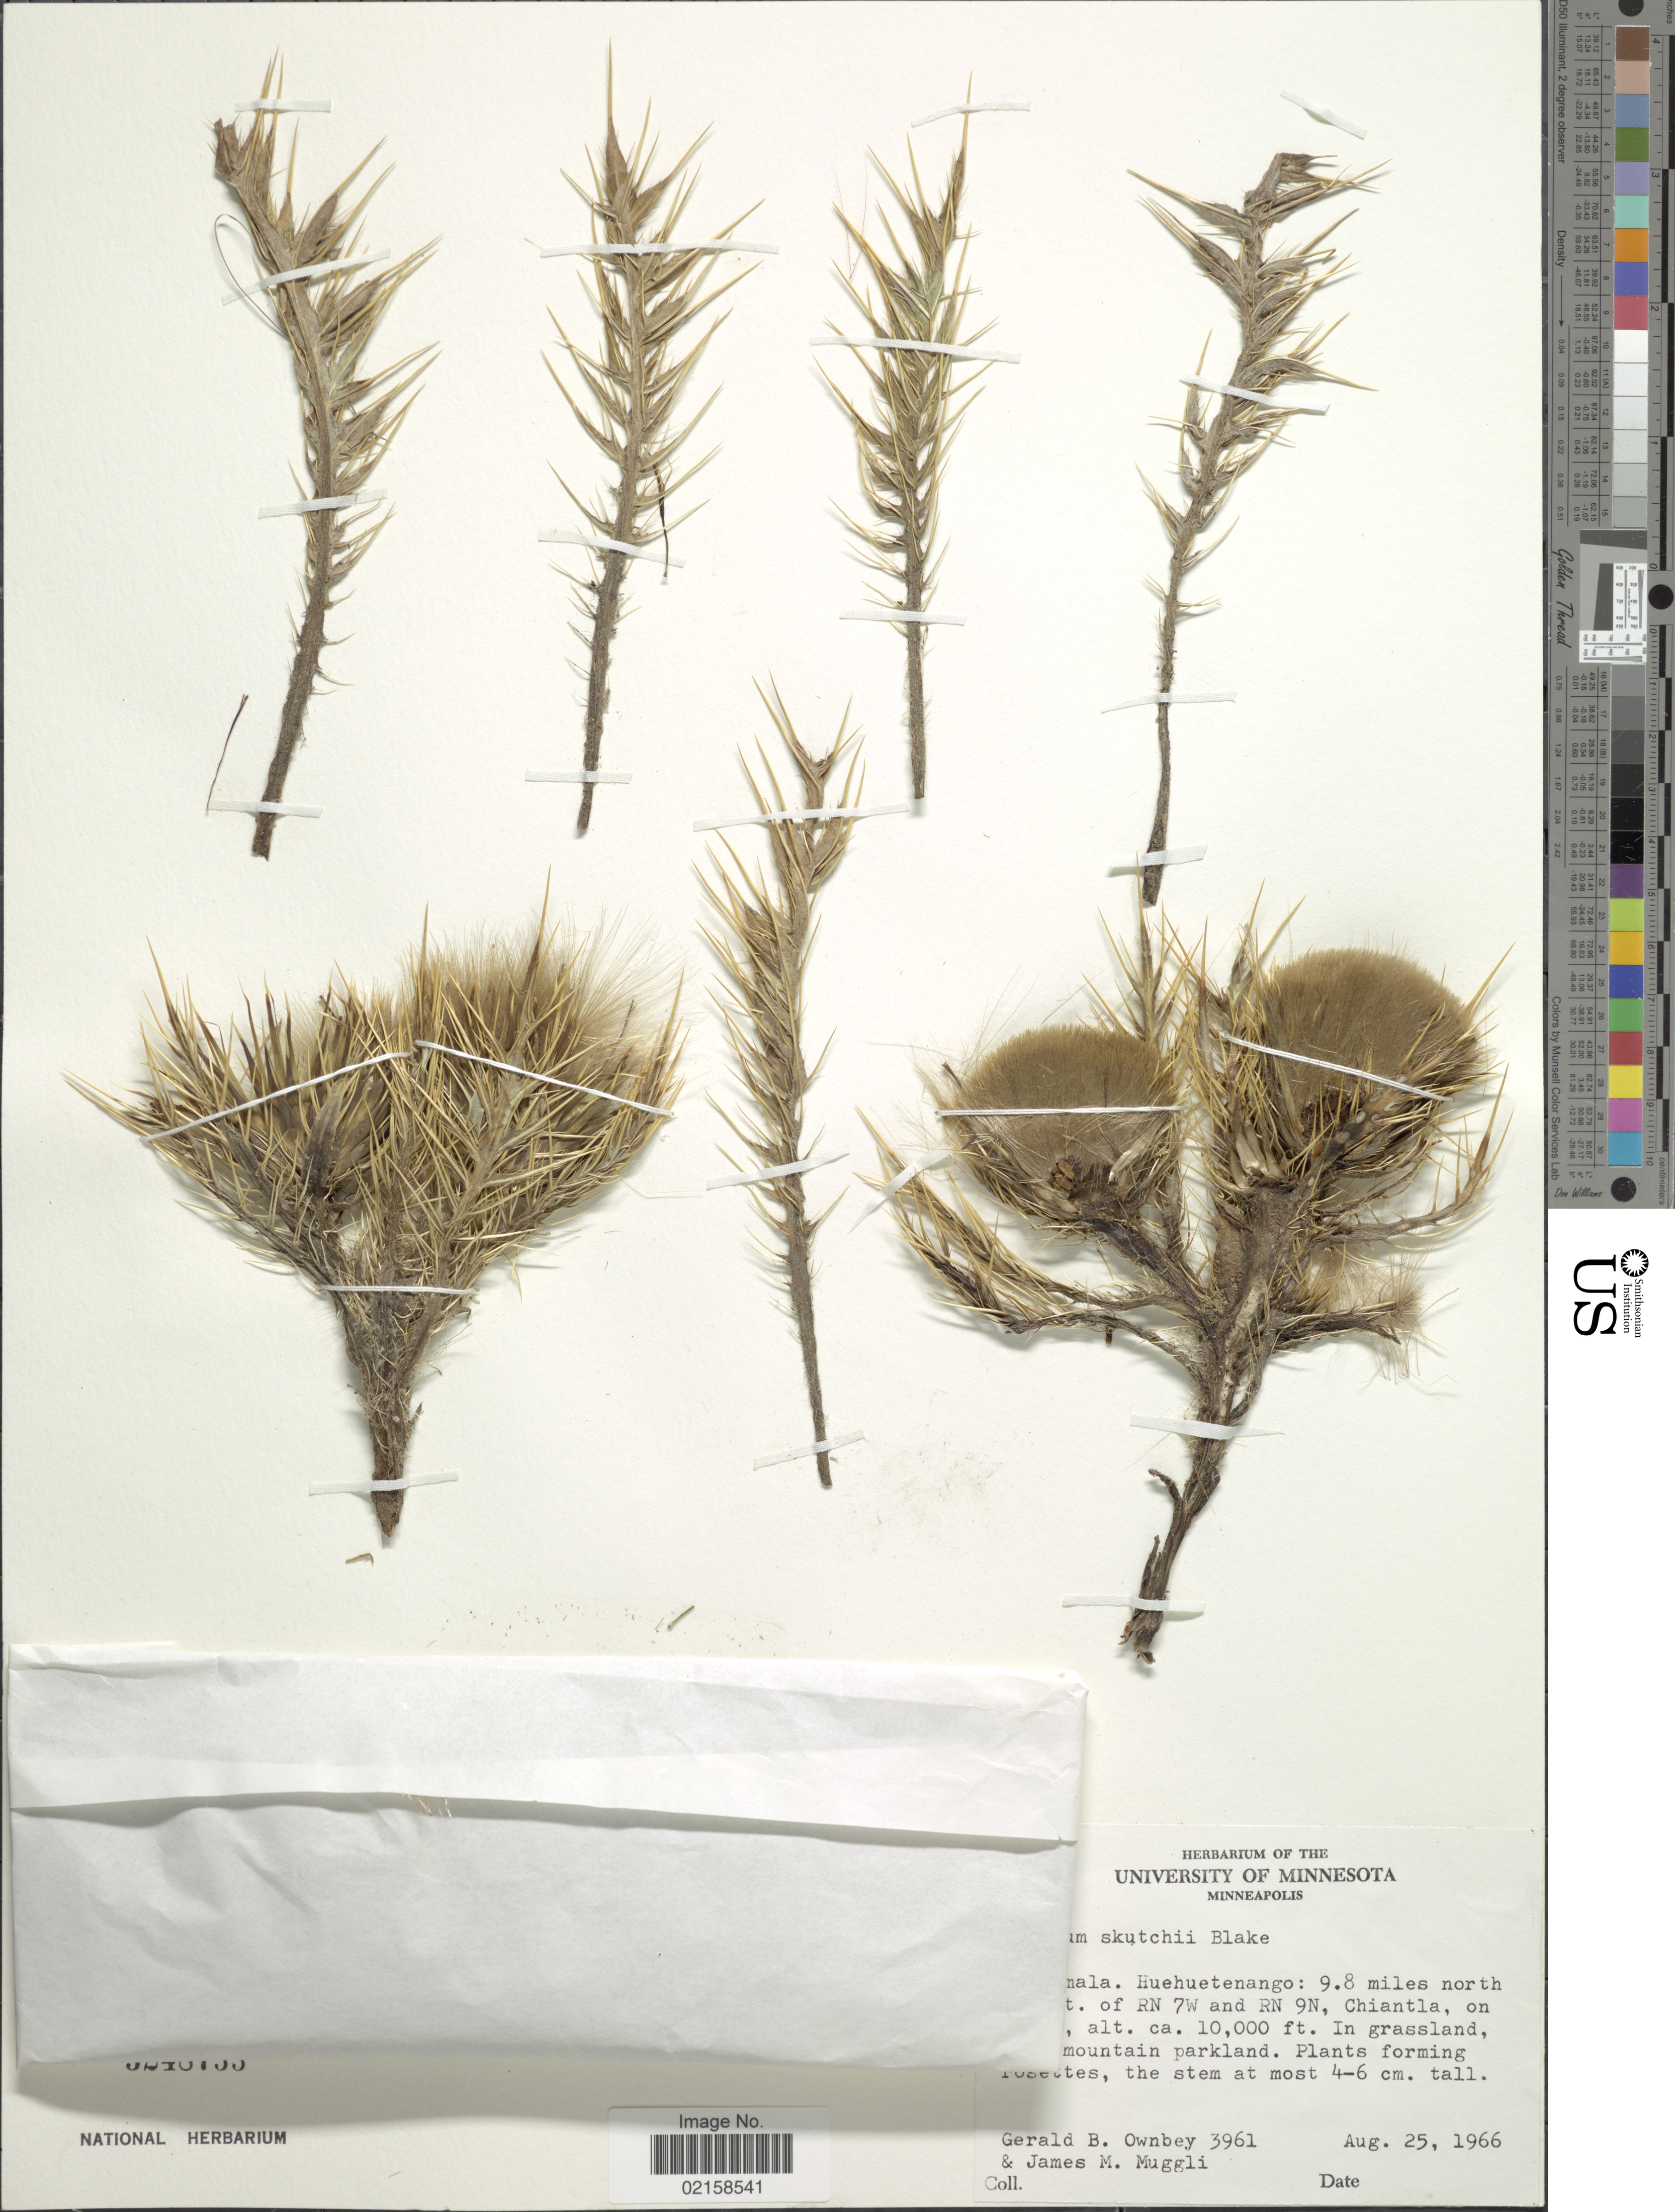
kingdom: Plantae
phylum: Tracheophyta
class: Magnoliopsida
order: Asterales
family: Asteraceae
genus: Cirsium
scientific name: Cirsium skutchii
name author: S.F. Blake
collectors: G. B. Ownbey & J. Muggli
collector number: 3961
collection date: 1966-08-25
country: Guatemala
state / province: Huehuetenango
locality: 9.8 miles north... [illegible text] of RN 7W and RN 9N, Chiantla, on.. [illegible text] in grassland,... [illegible text]mountain parkland.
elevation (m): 3048